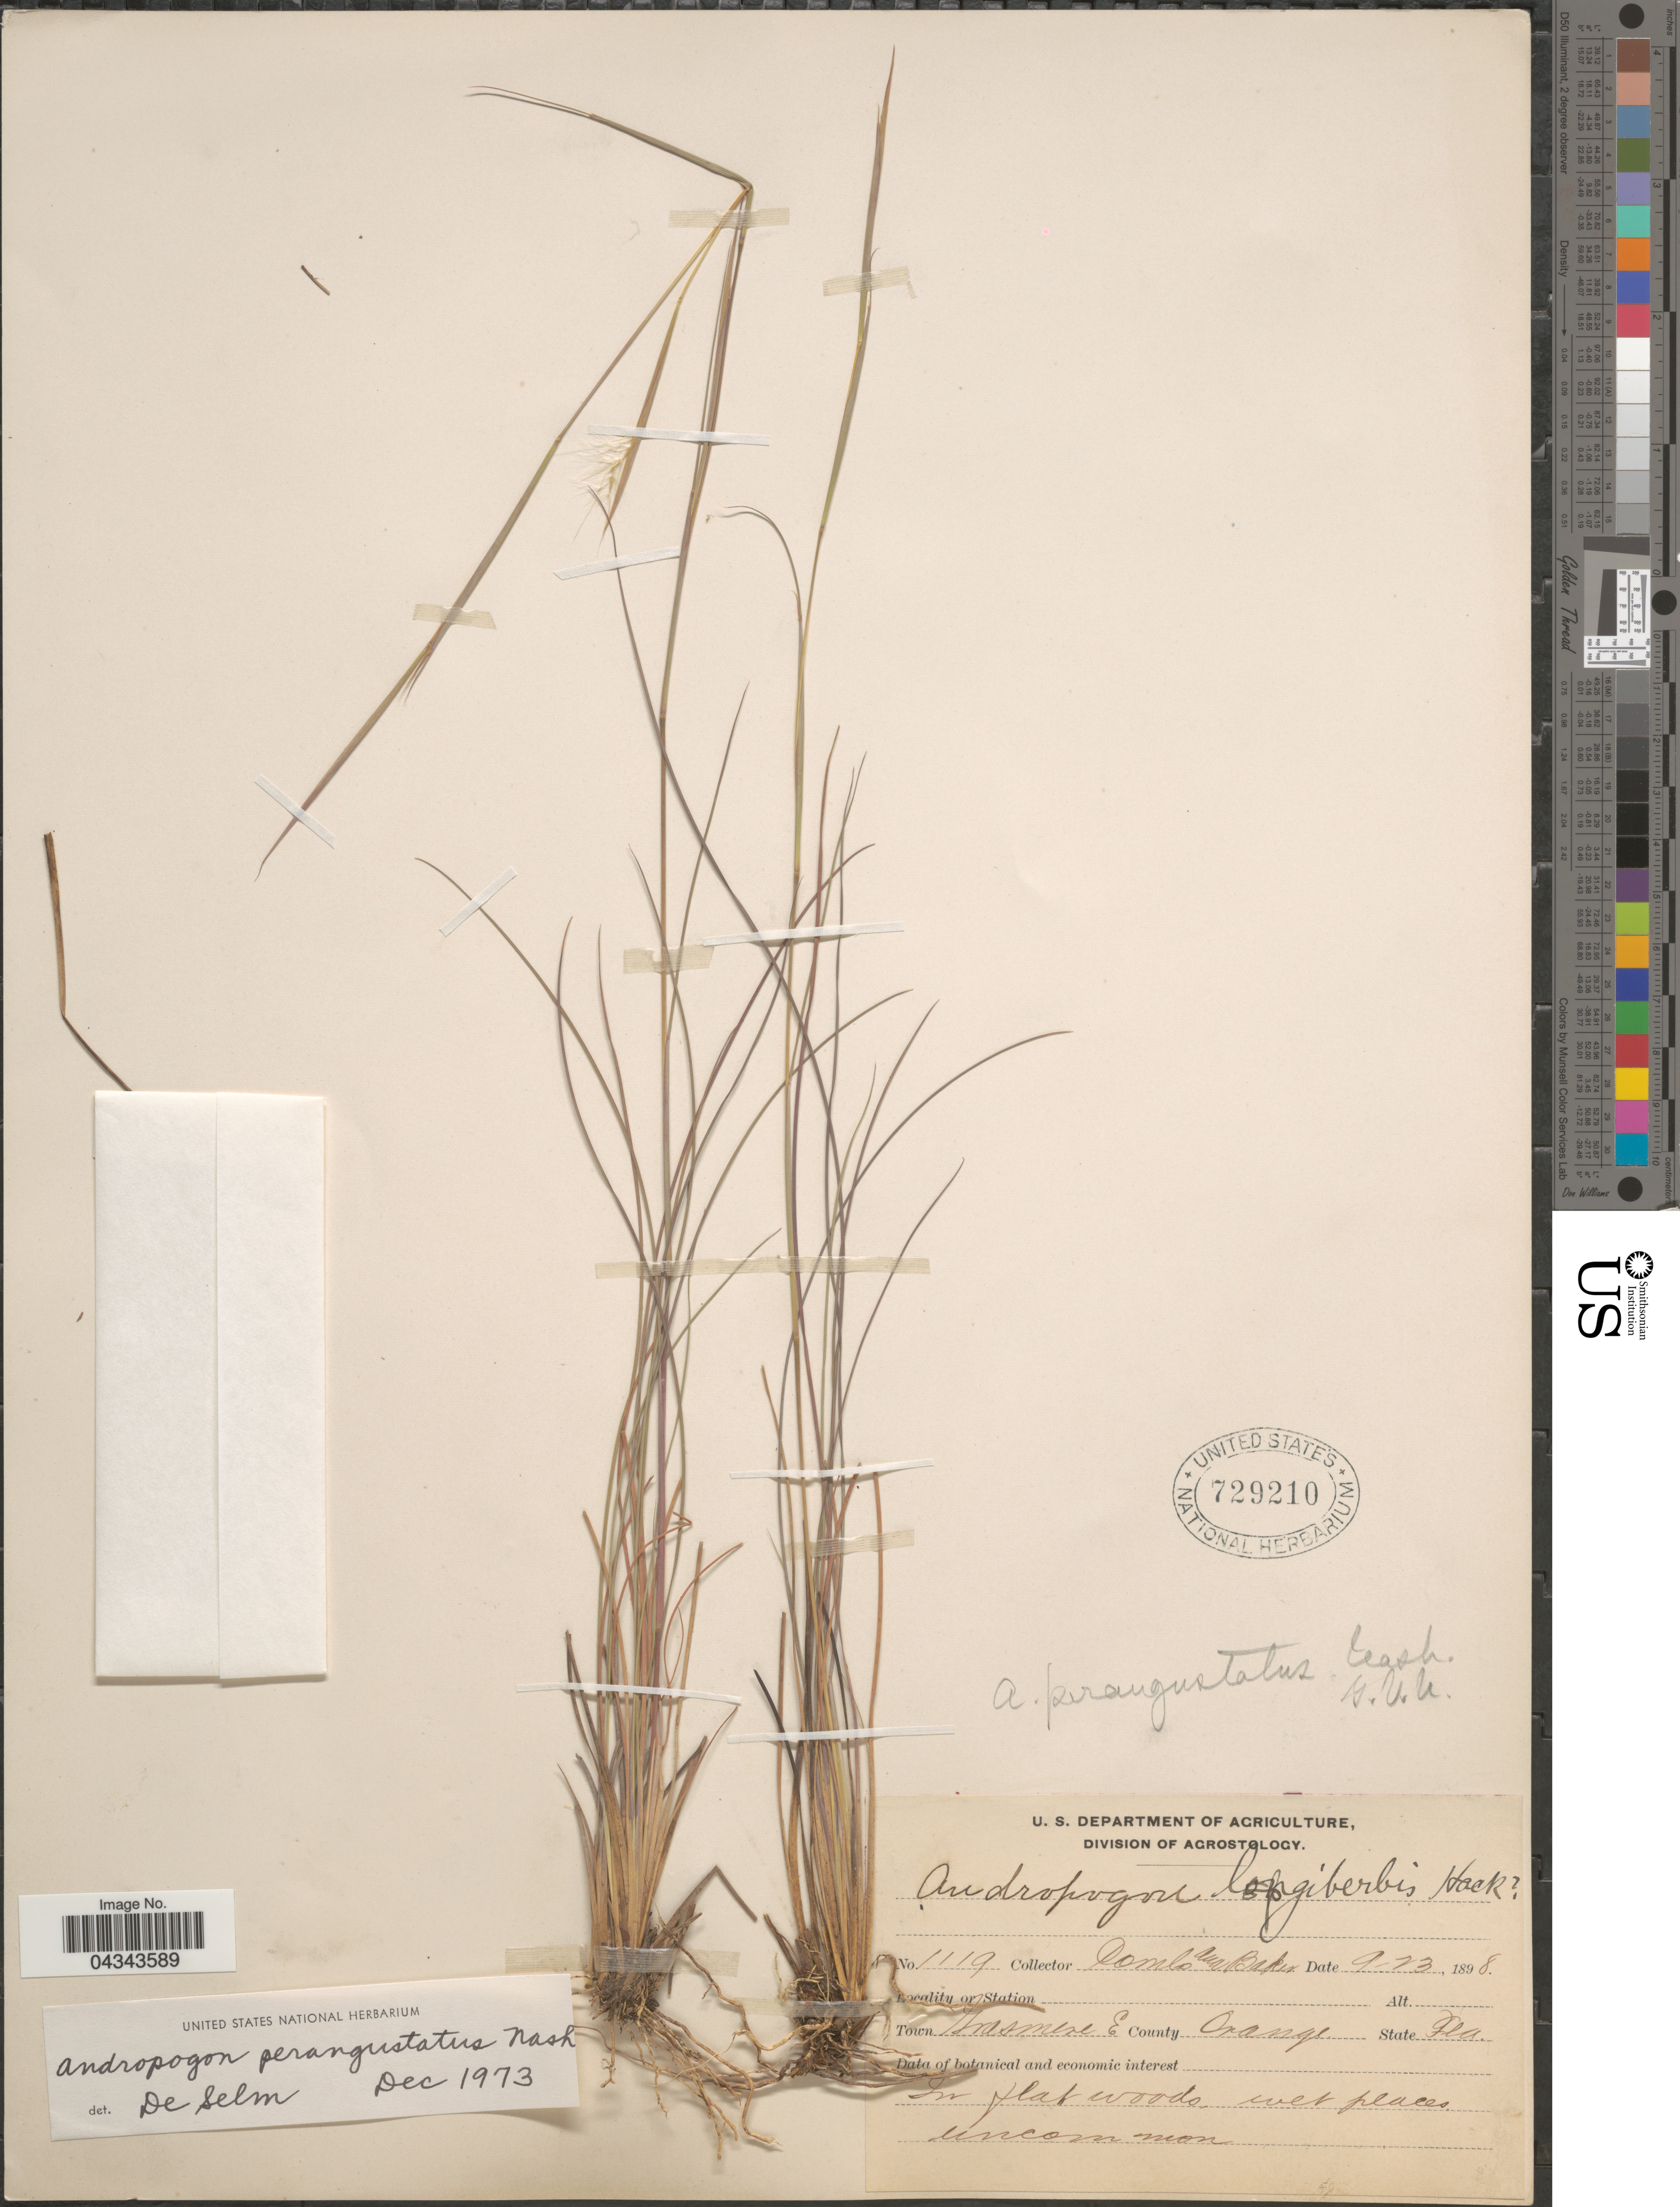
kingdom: Plantae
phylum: Tracheophyta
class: Liliopsida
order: Poales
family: Poaceae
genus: Andropogon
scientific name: Andropogon gyrans var. stenophyllus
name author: (Hack.) C.S. Campb.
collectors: -. Combs & -- Baker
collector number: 1119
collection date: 1898-09-23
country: United States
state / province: Florida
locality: Town Grasmere E. County Orange.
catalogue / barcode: US 729210